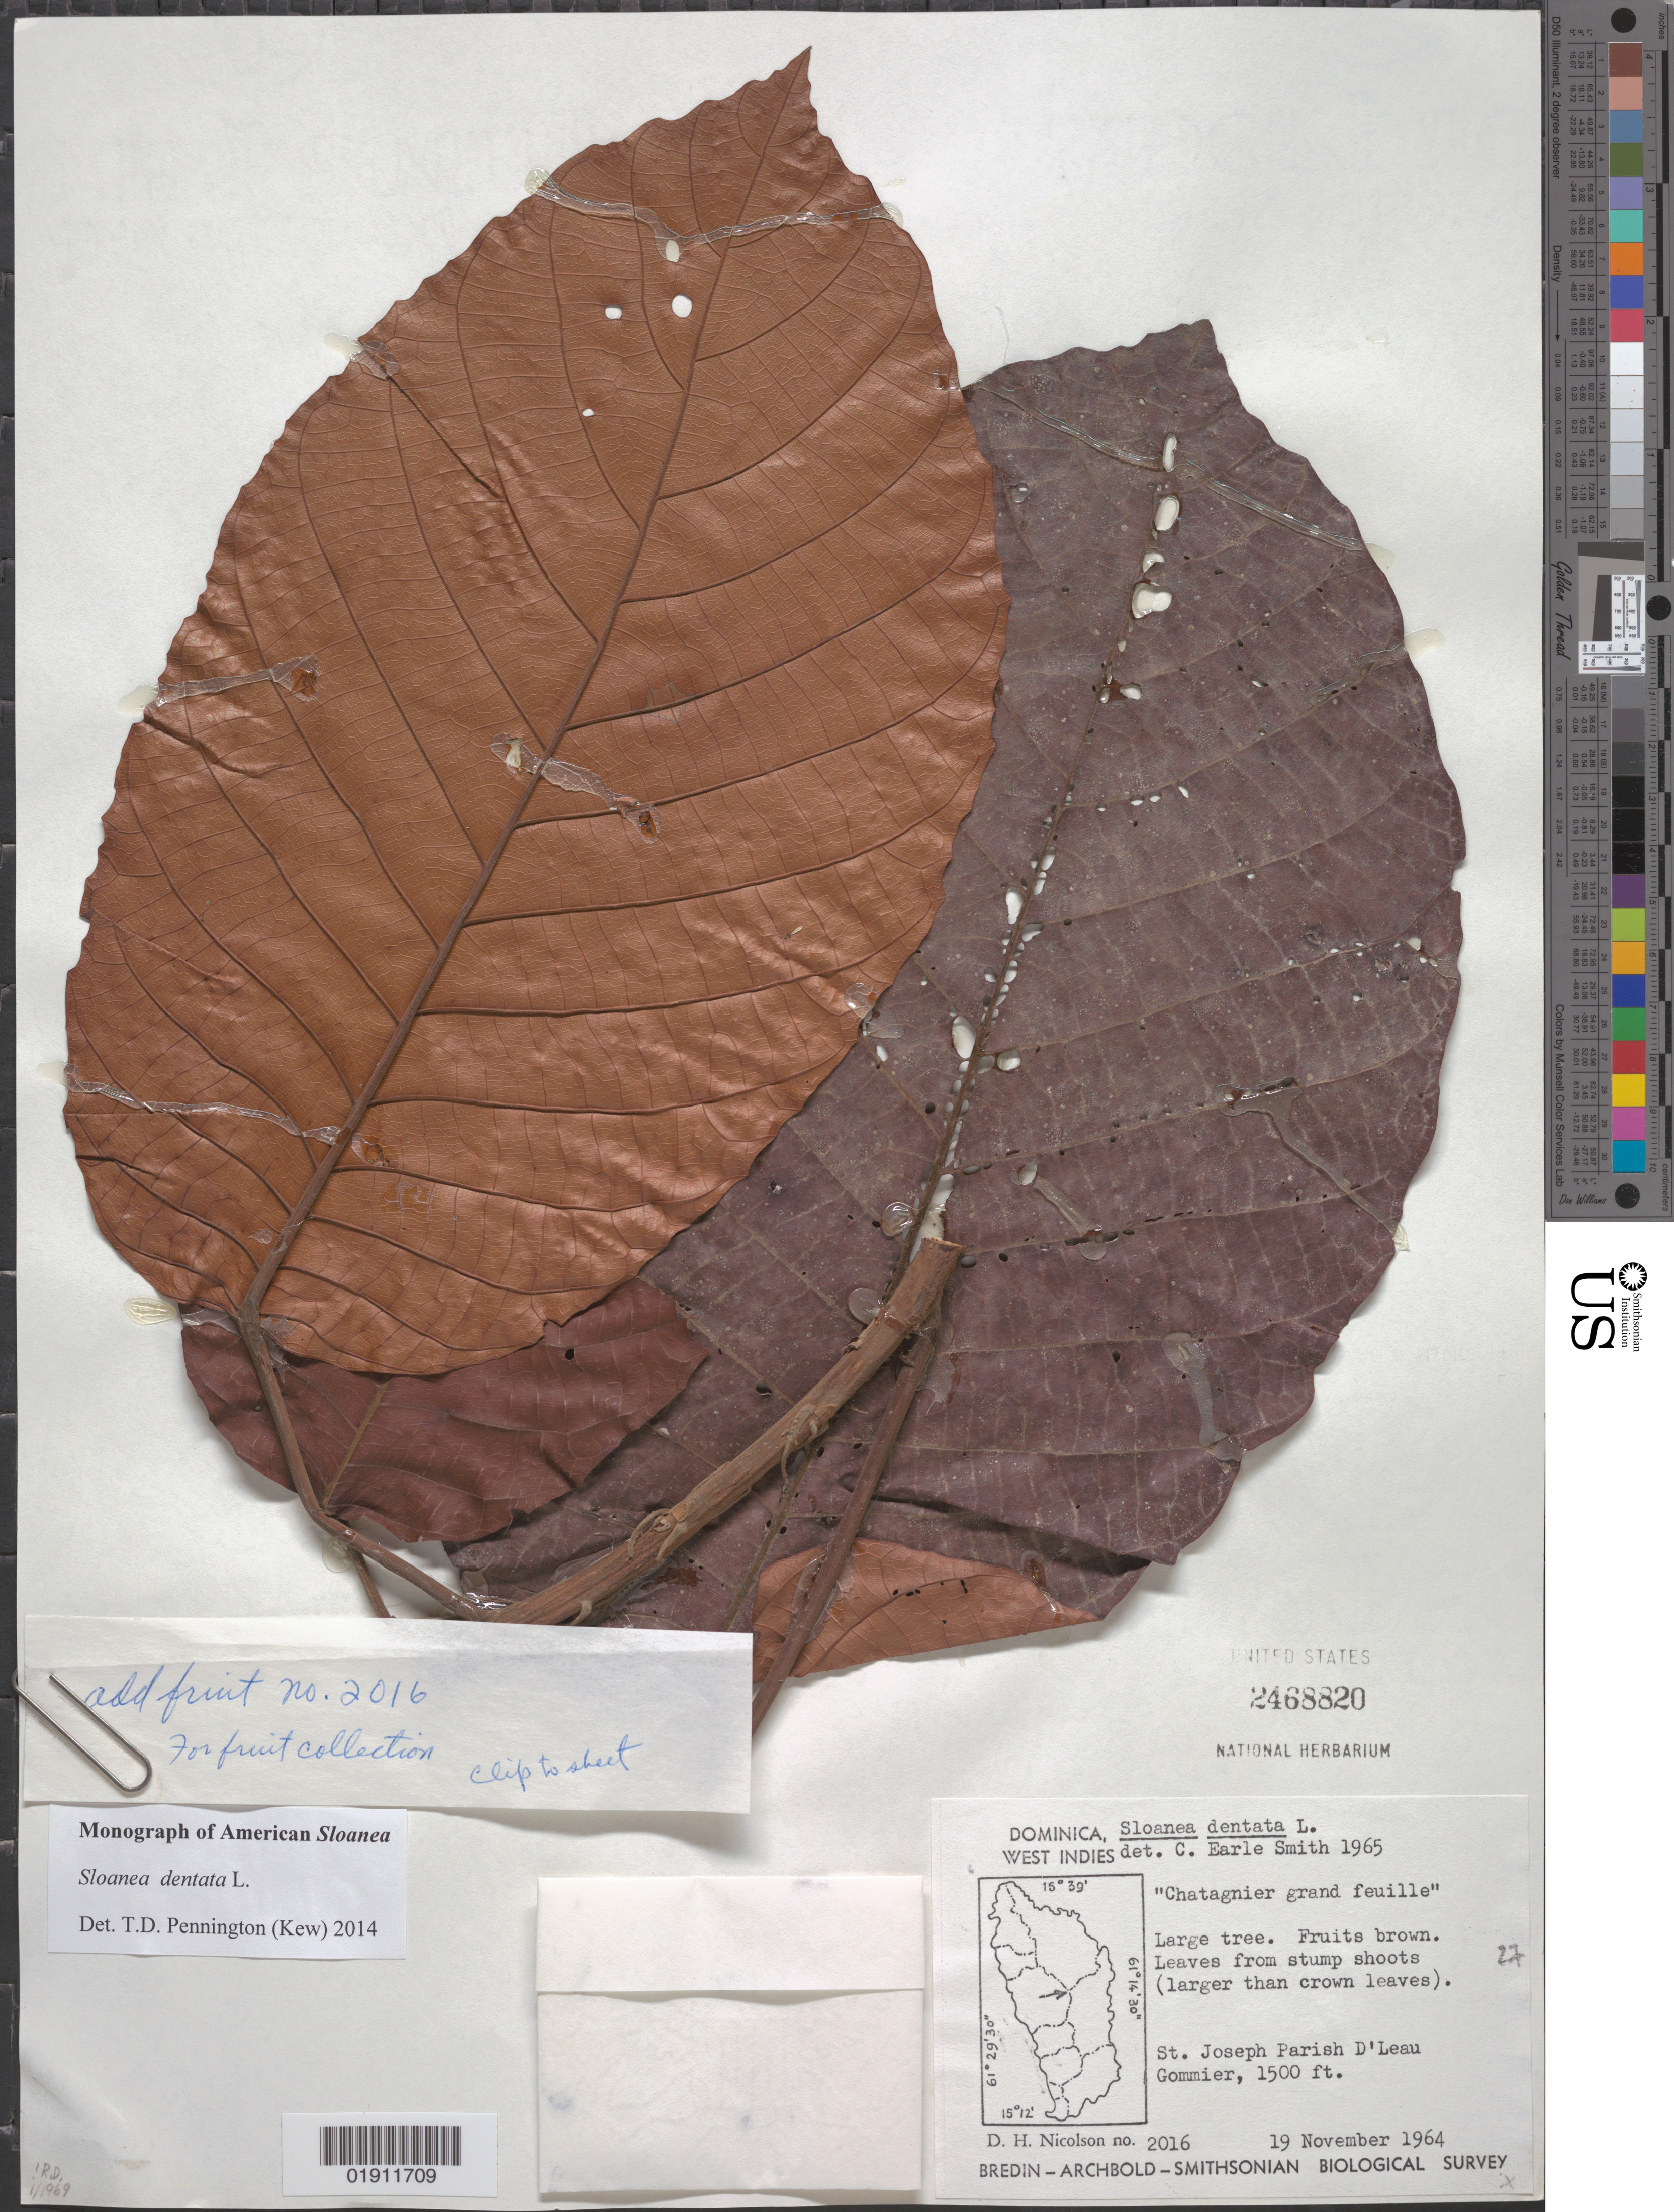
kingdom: Plantae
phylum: Tracheophyta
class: Magnoliopsida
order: Oxalidales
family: Elaeocarpaceae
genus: Sloanea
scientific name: Sloanea dentata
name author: L.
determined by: Pennington, T. D., (K)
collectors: D. H. Nicolson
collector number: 2016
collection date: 1964-11-19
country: Dominica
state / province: St. Joseph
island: Dominica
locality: D'Leau Gommier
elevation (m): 457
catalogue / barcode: US 2468820